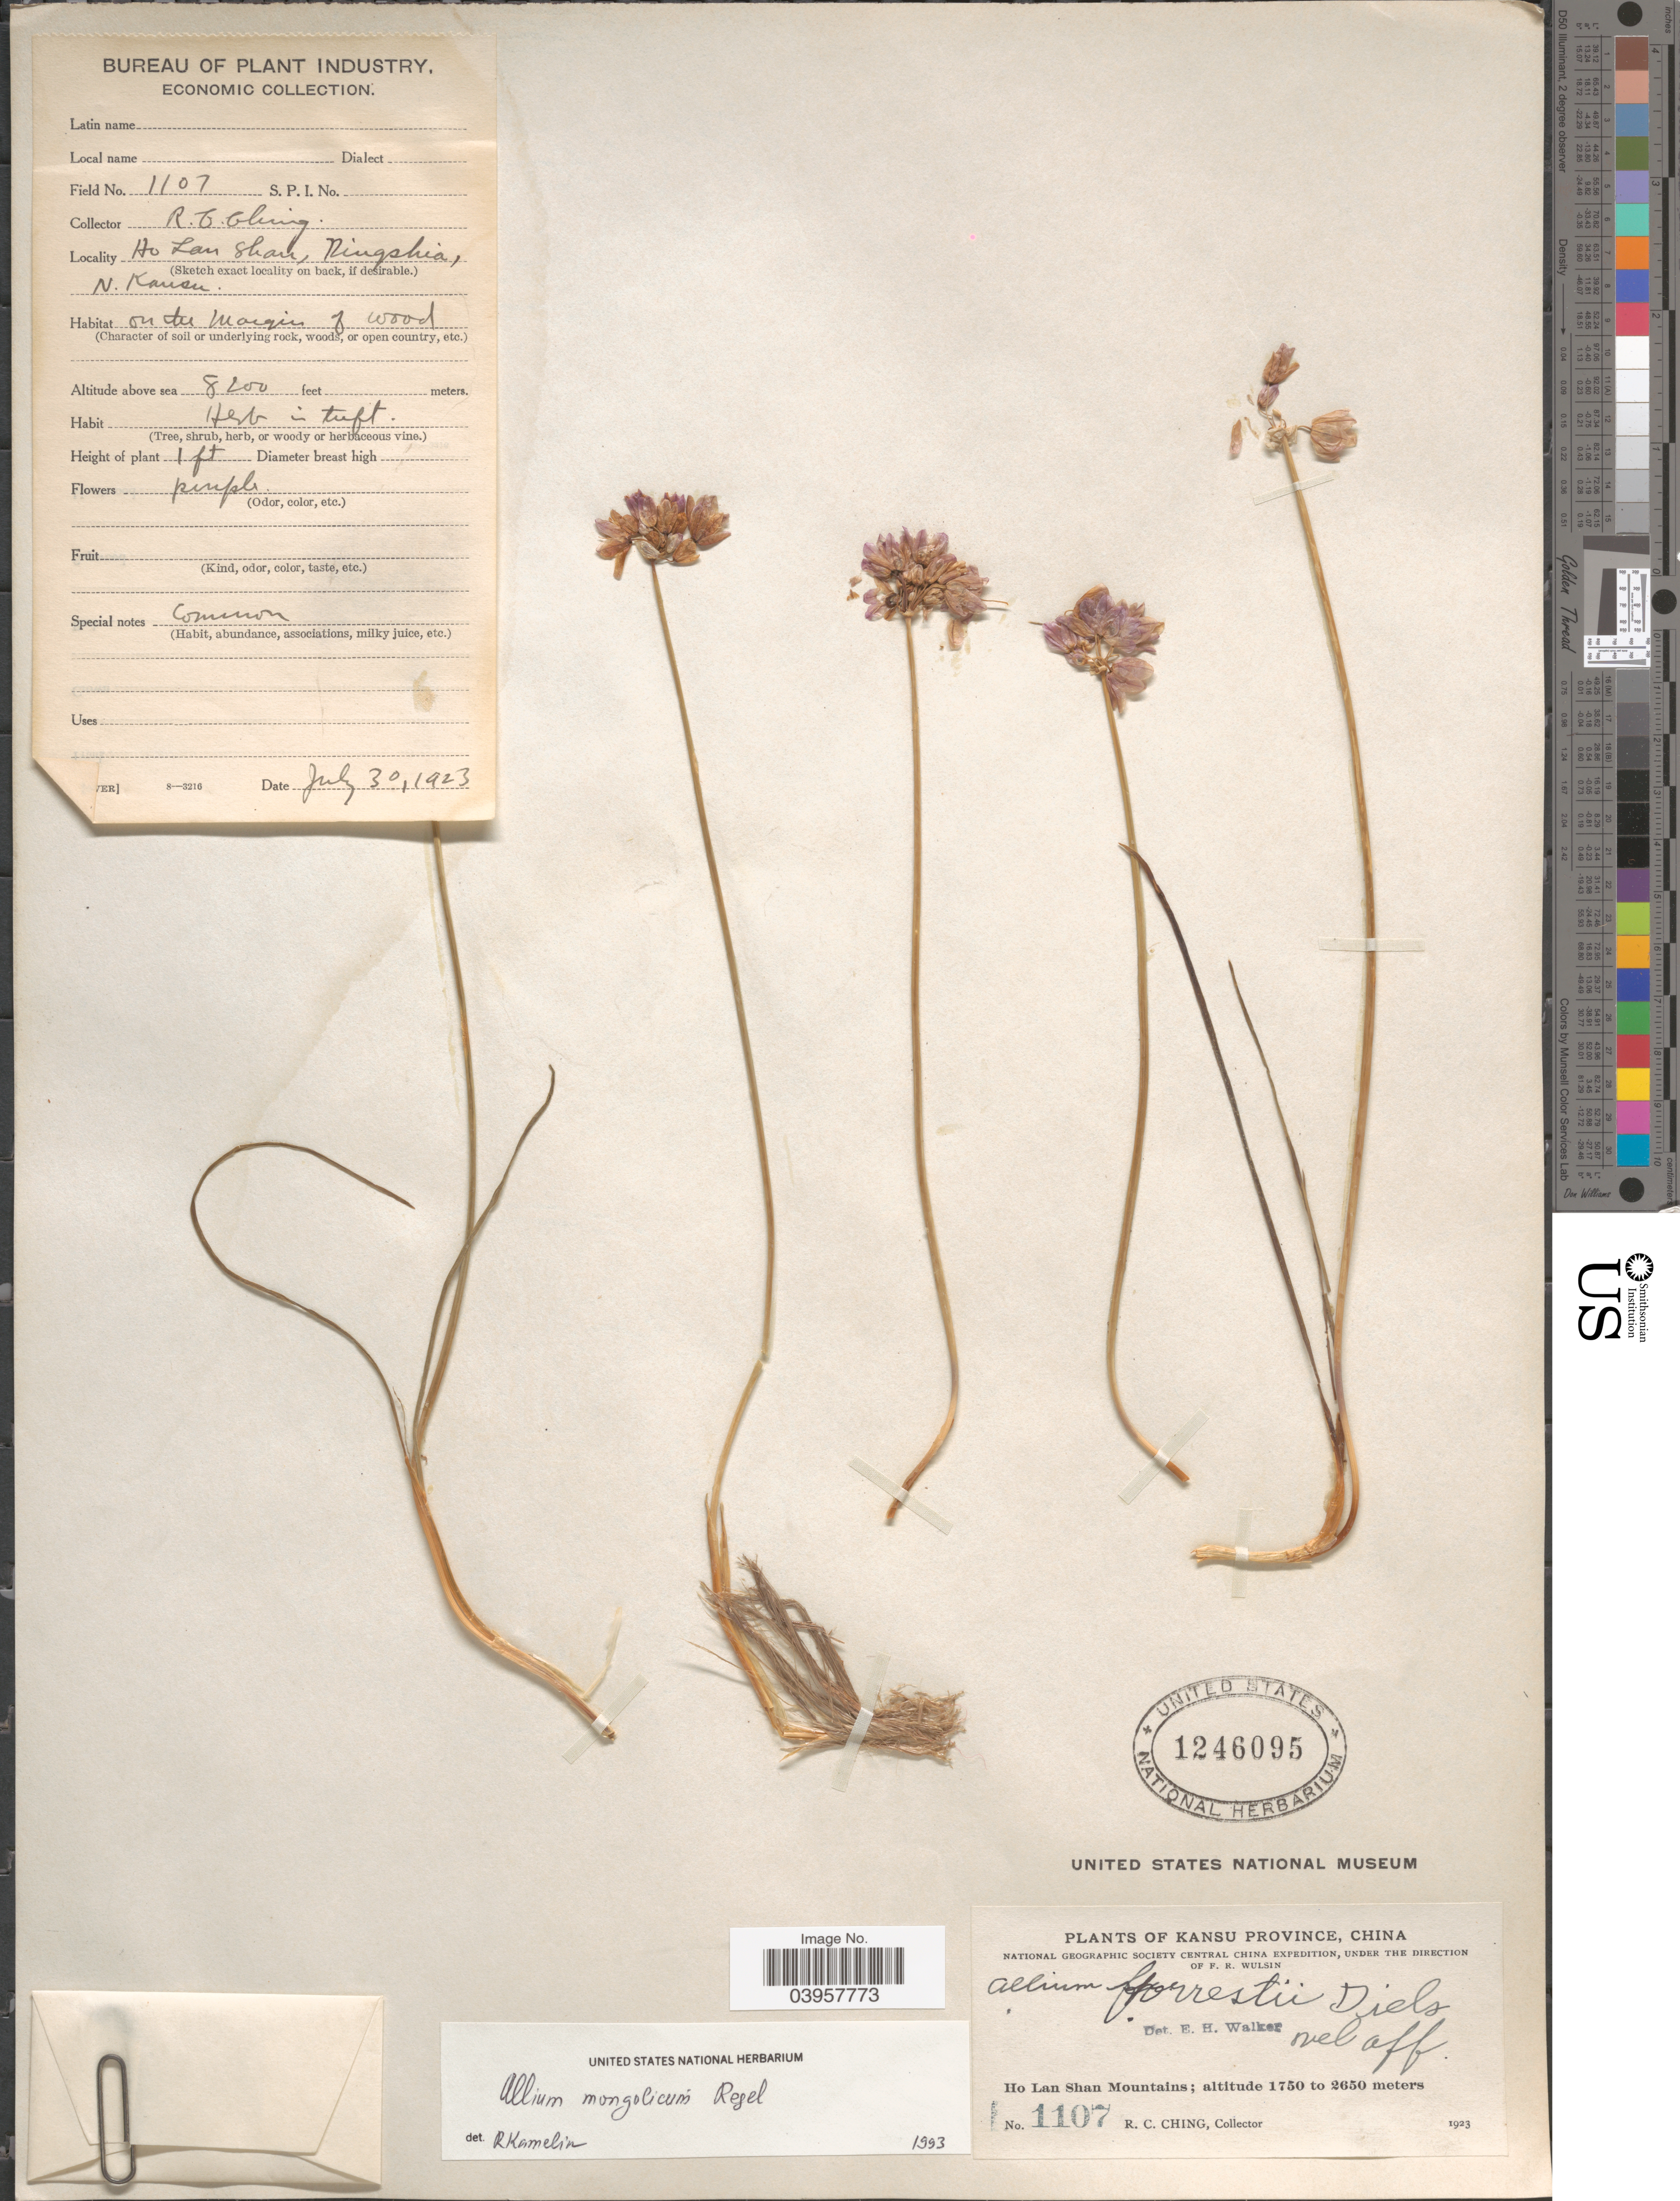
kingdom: Plantae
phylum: Tracheophyta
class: Liliopsida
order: Asparagales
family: Amaryllidaceae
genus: Allium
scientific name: Allium mongolicum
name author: Regel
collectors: R. C. Ching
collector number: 1107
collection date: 1923-07-30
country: China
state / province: Gansu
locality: Kansu Province. Ho Lan Shan Mountains. Ho Lan Shan, Mingshia, N. Kansu.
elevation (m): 2499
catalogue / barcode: US 1246095